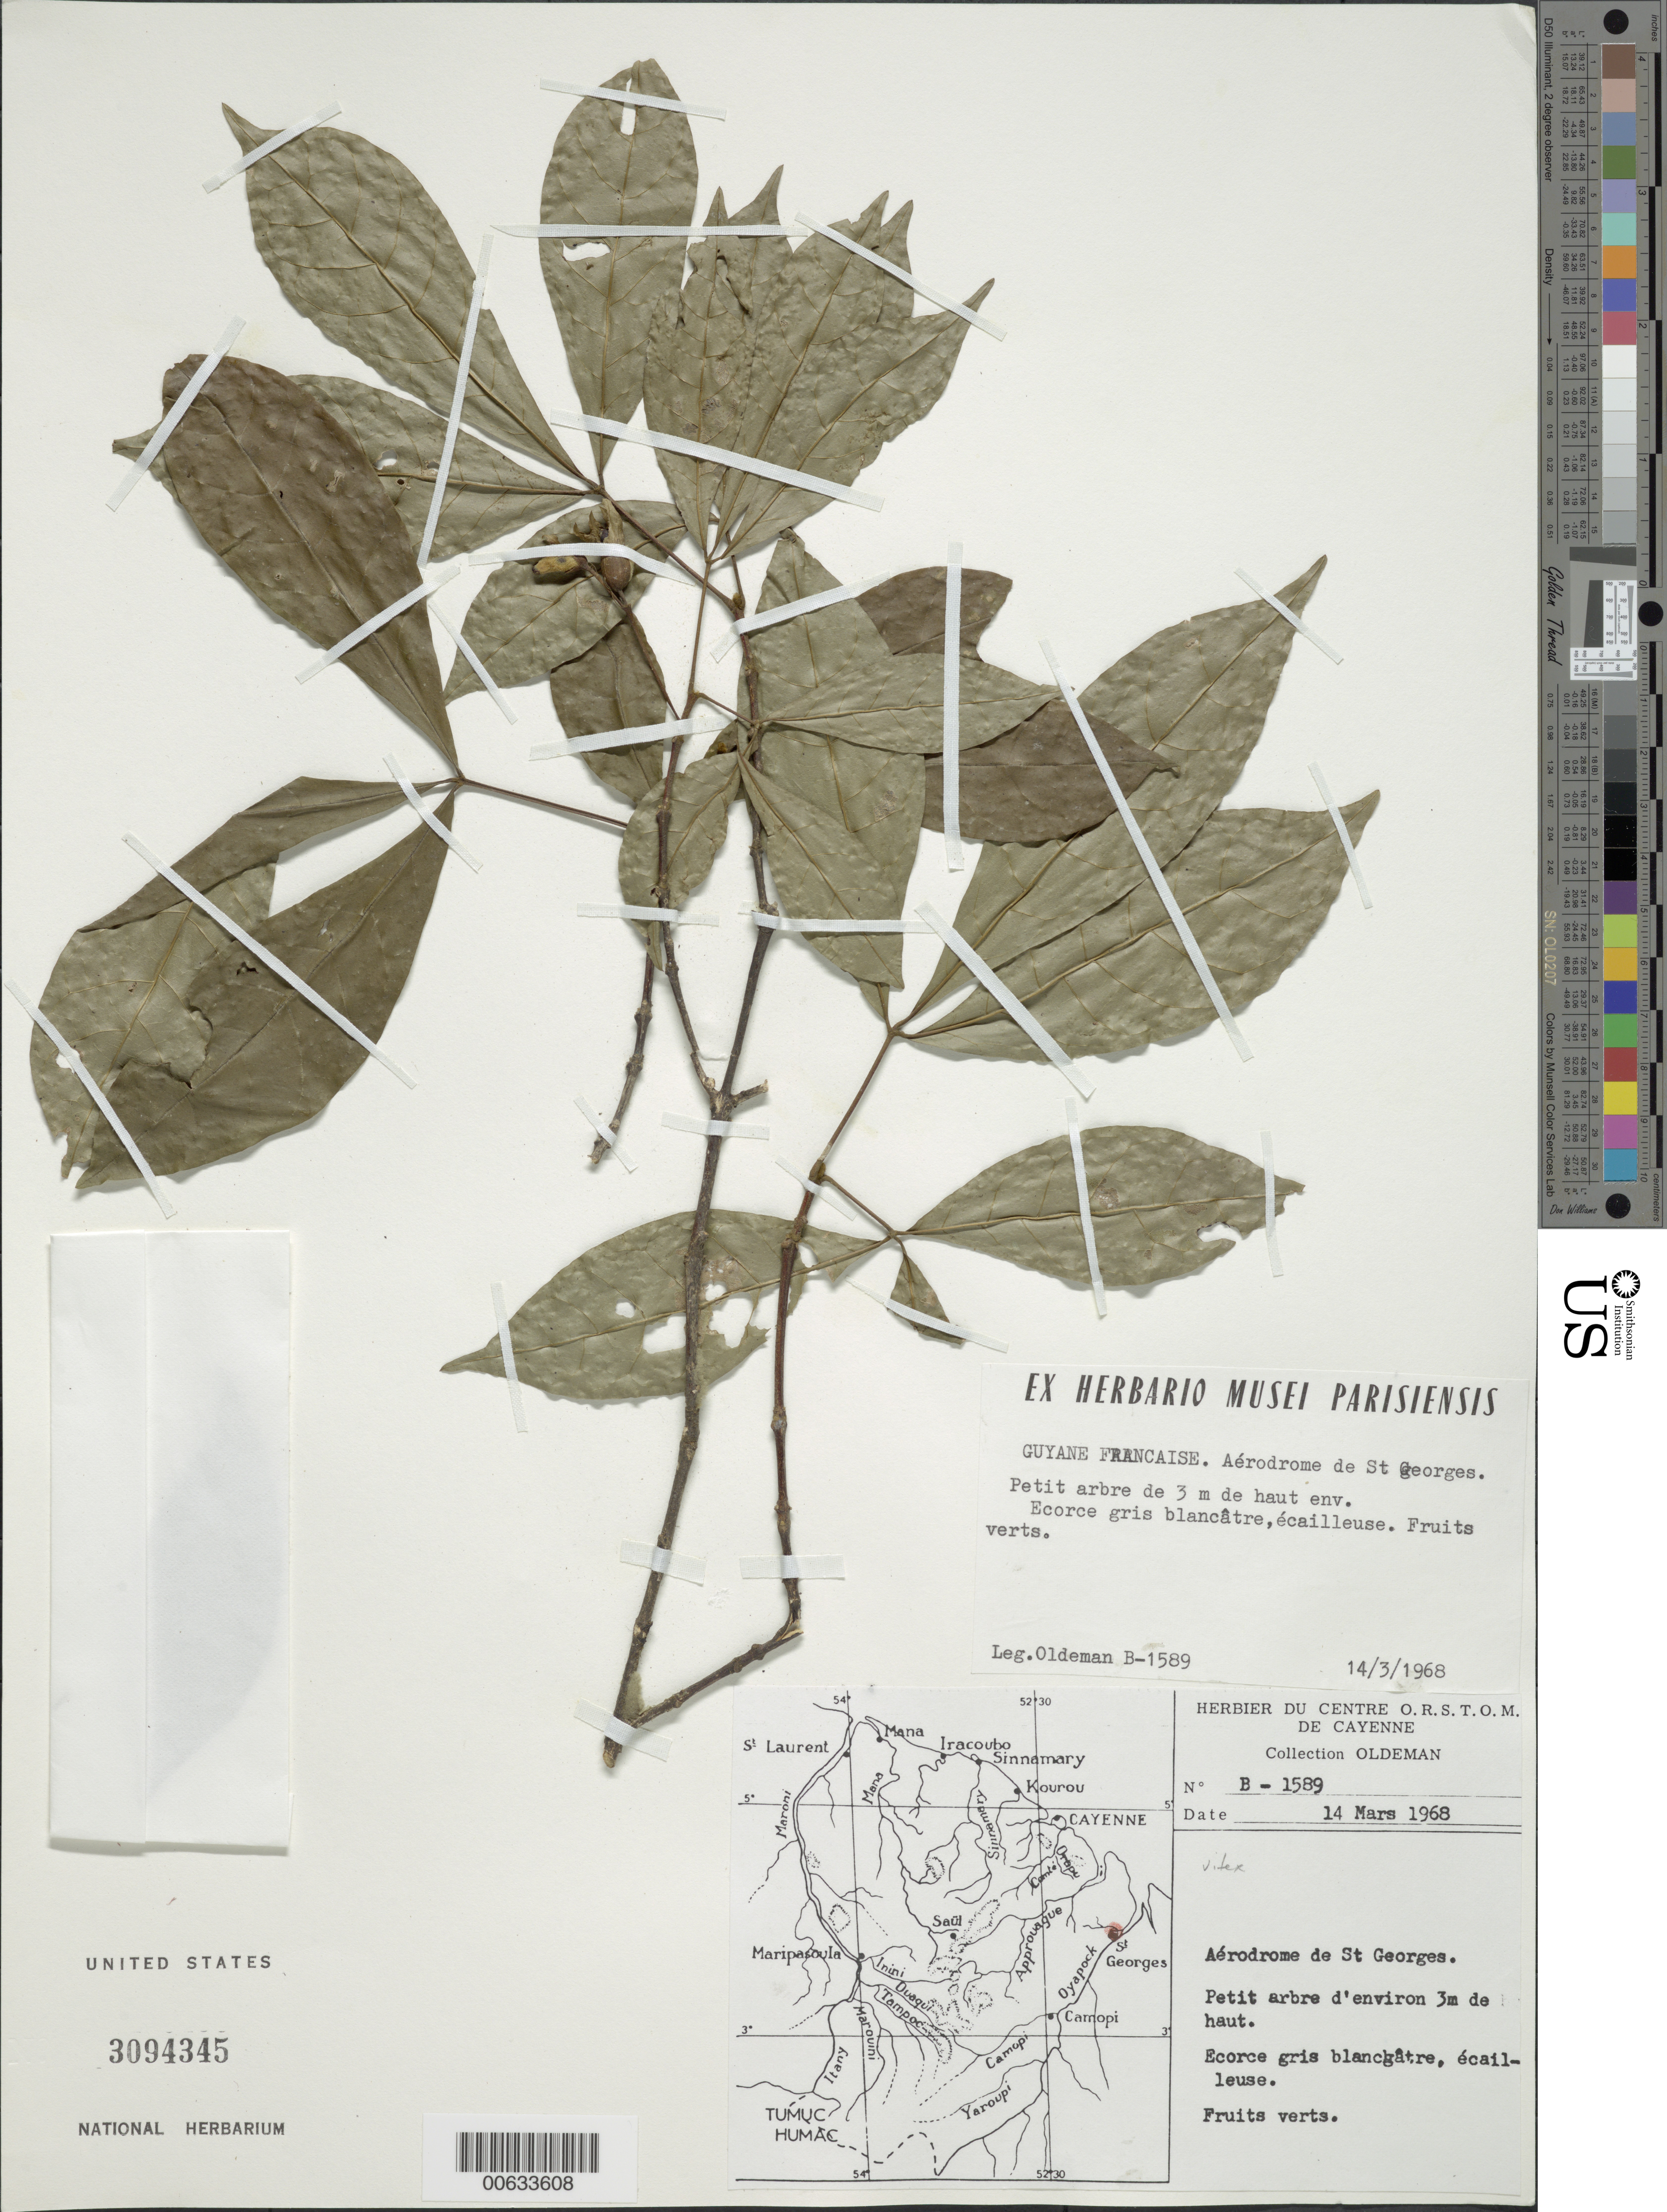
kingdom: Plantae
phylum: Tracheophyta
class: Magnoliopsida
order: Lamiales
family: Lamiaceae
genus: Vitex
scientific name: Vitex sp.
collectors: R. Oldeman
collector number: B 1589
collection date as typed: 14-Mar-68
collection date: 1968-03-14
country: French Guiana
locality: St. Georges, aérodrome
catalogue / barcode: US 3094345